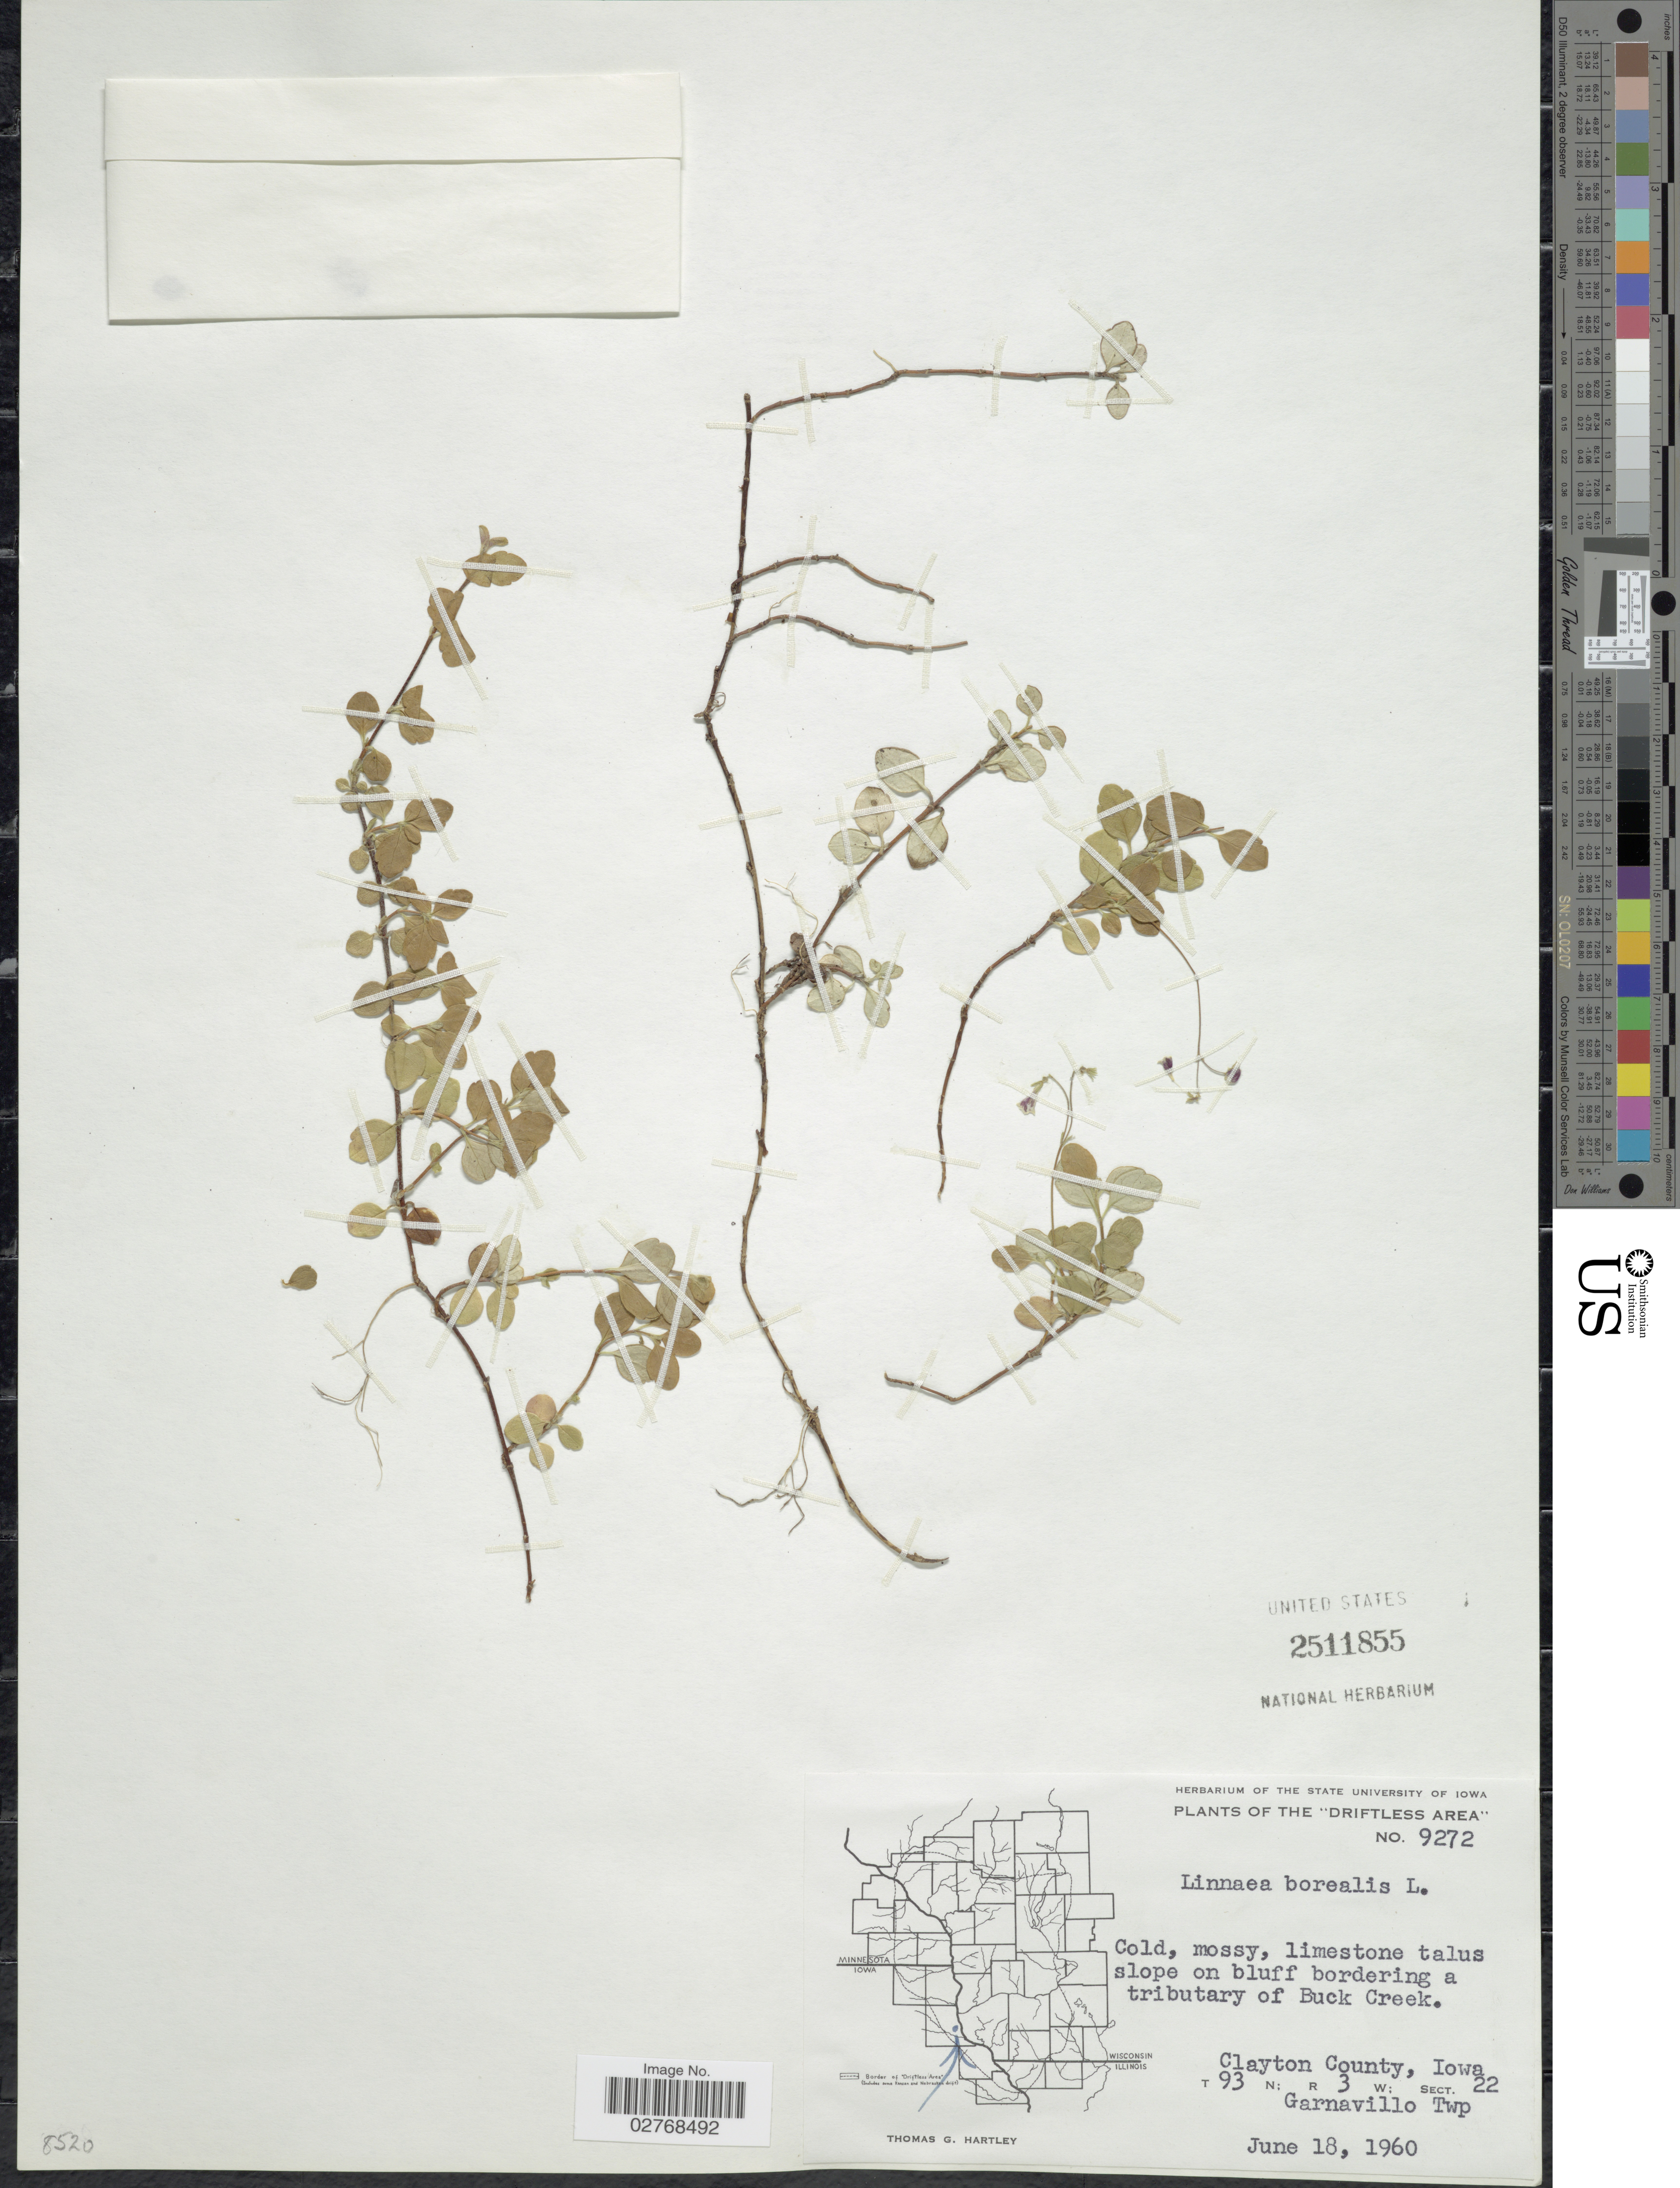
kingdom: Plantae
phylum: Tracheophyta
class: Magnoliopsida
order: Dipsacales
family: Caprifoliaceae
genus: Linnaea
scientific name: Linnaea borealis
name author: L.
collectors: T. G. Hartley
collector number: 9272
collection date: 1960-06-18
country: United States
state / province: Iowa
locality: The "Driftless Area". On bluff bordering a tributary of Buck Creek. Clayton County. T 93 N; R 3 W; Sect. 22. Garnavillo Twp.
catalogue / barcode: US 2511855